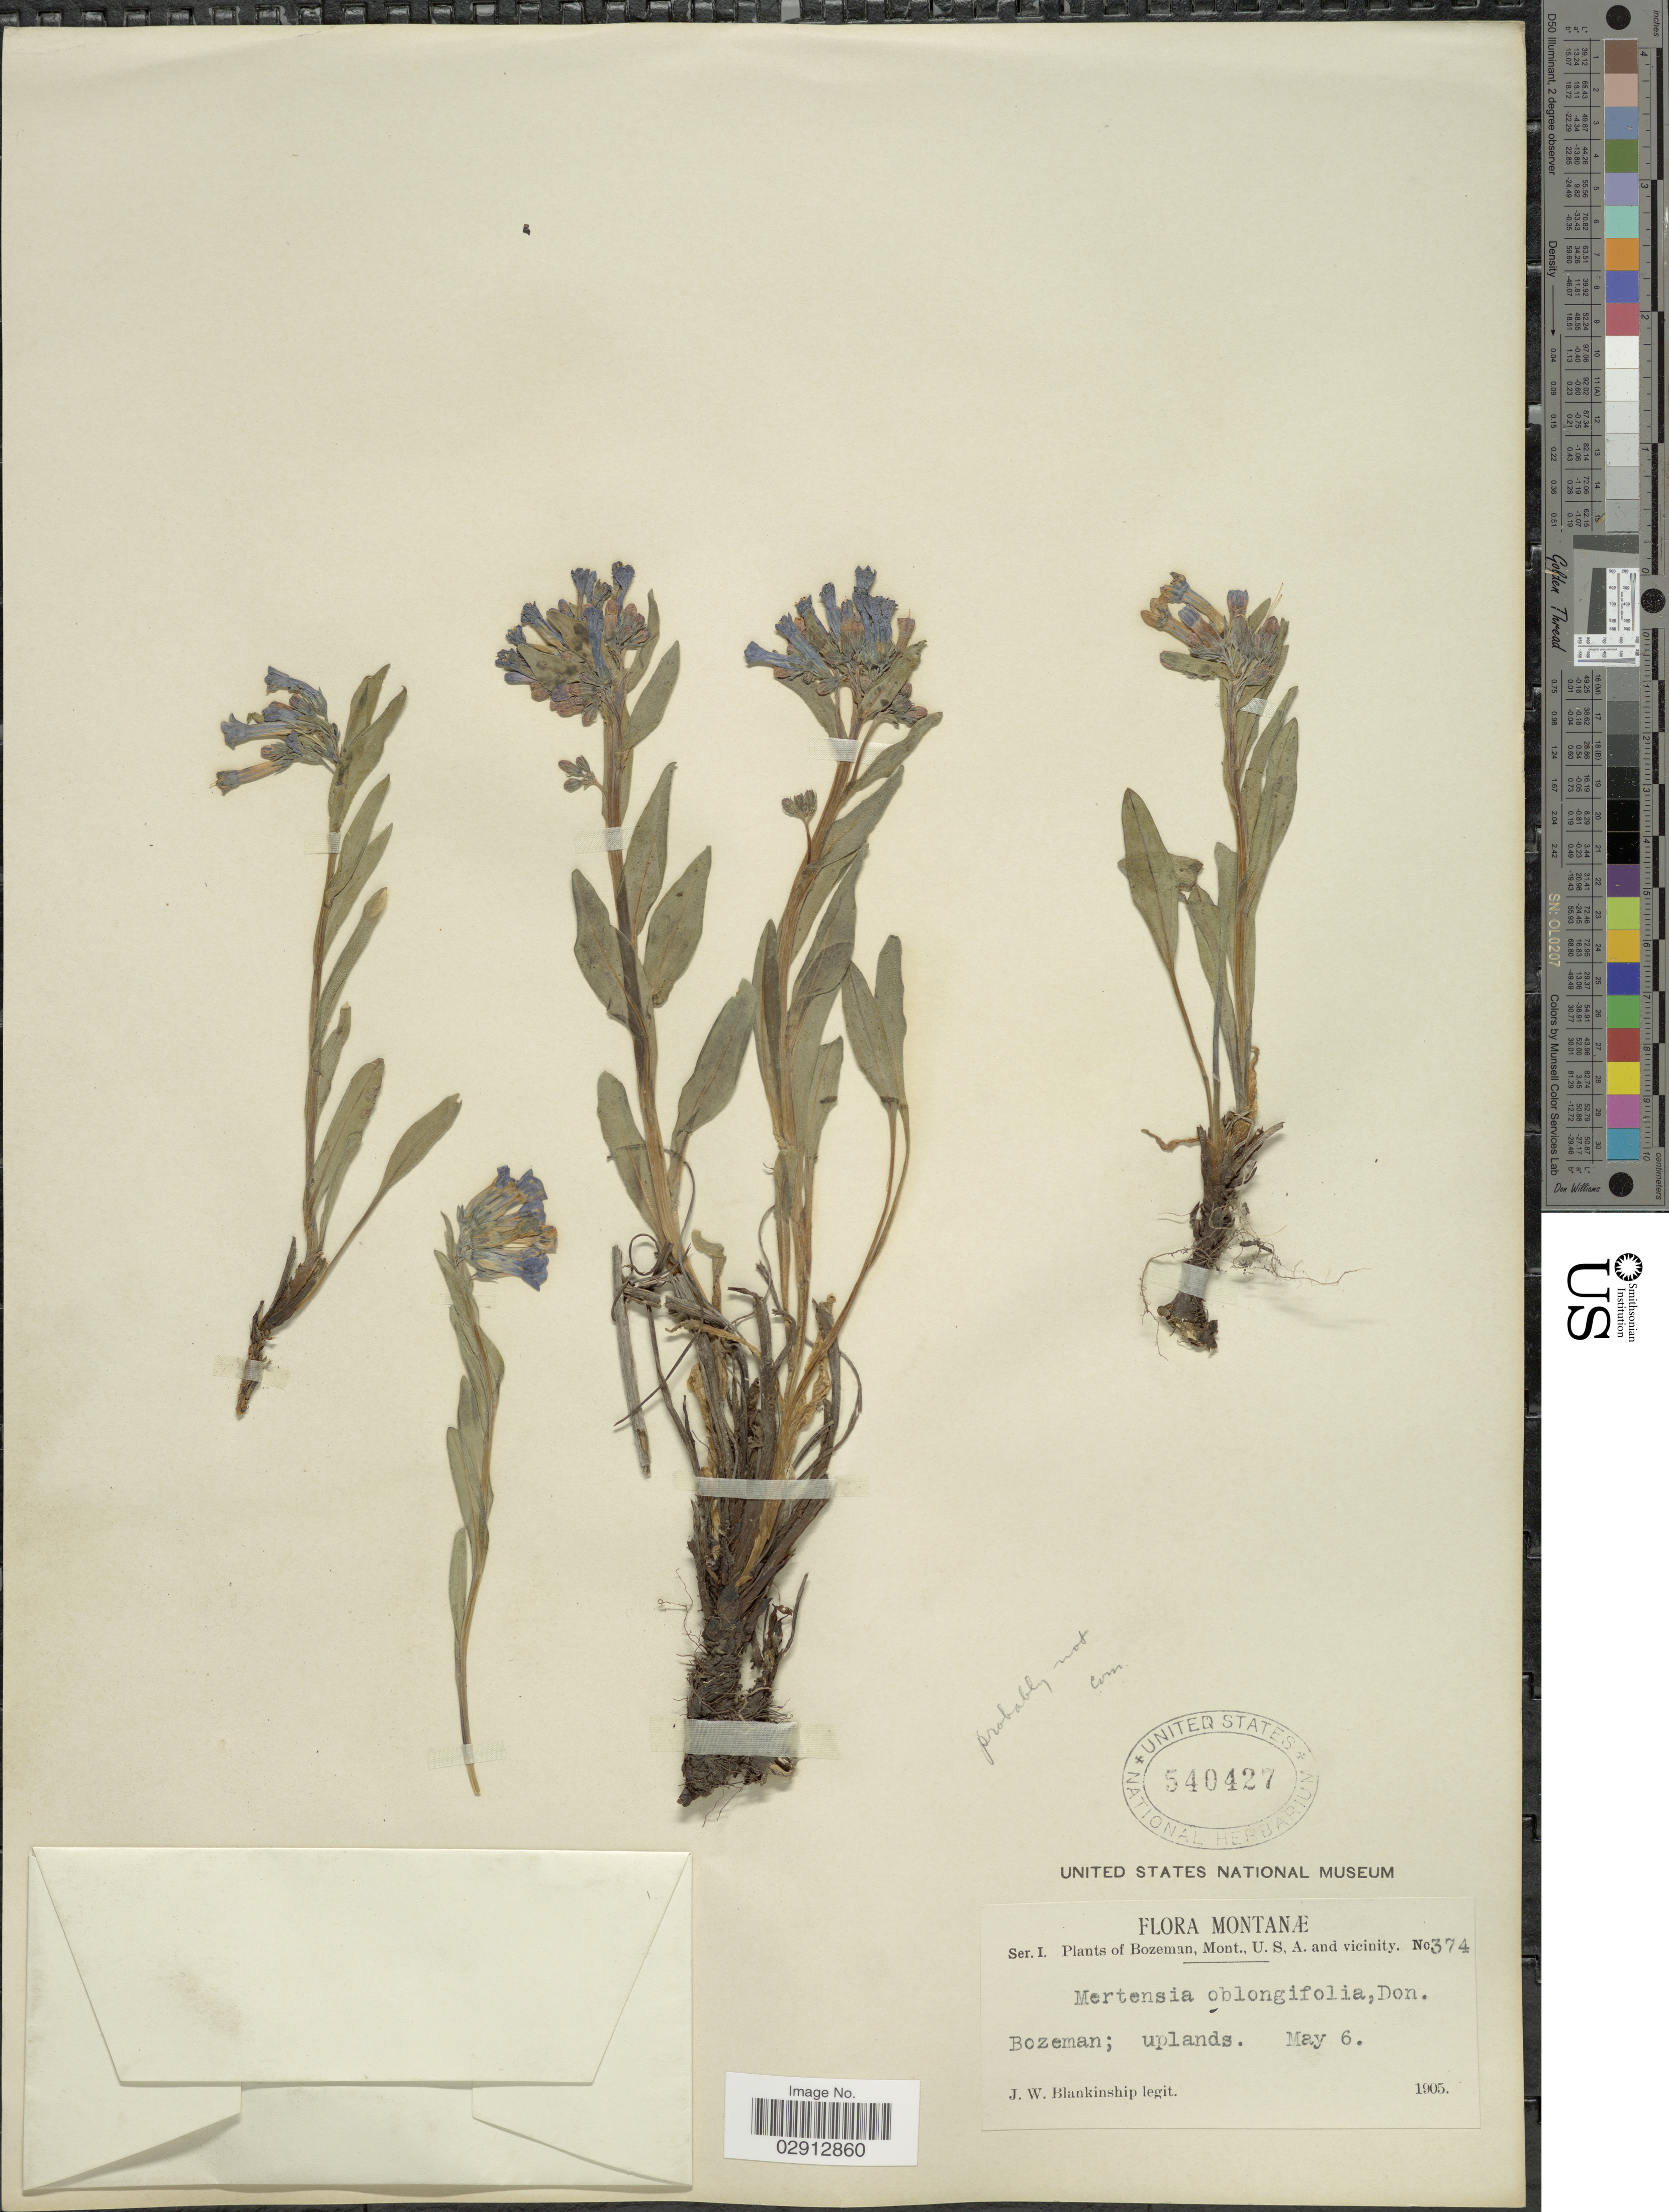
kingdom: Plantae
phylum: Tracheophyta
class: Magnoliopsida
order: Boraginales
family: Boraginaceae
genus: Mertensia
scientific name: Mertensia oblongifolia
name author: (Nutt.) G. Don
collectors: J. W. Blankinship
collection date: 1905-05-06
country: United States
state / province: Montana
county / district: Gallatin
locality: Bozeman.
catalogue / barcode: US 540427